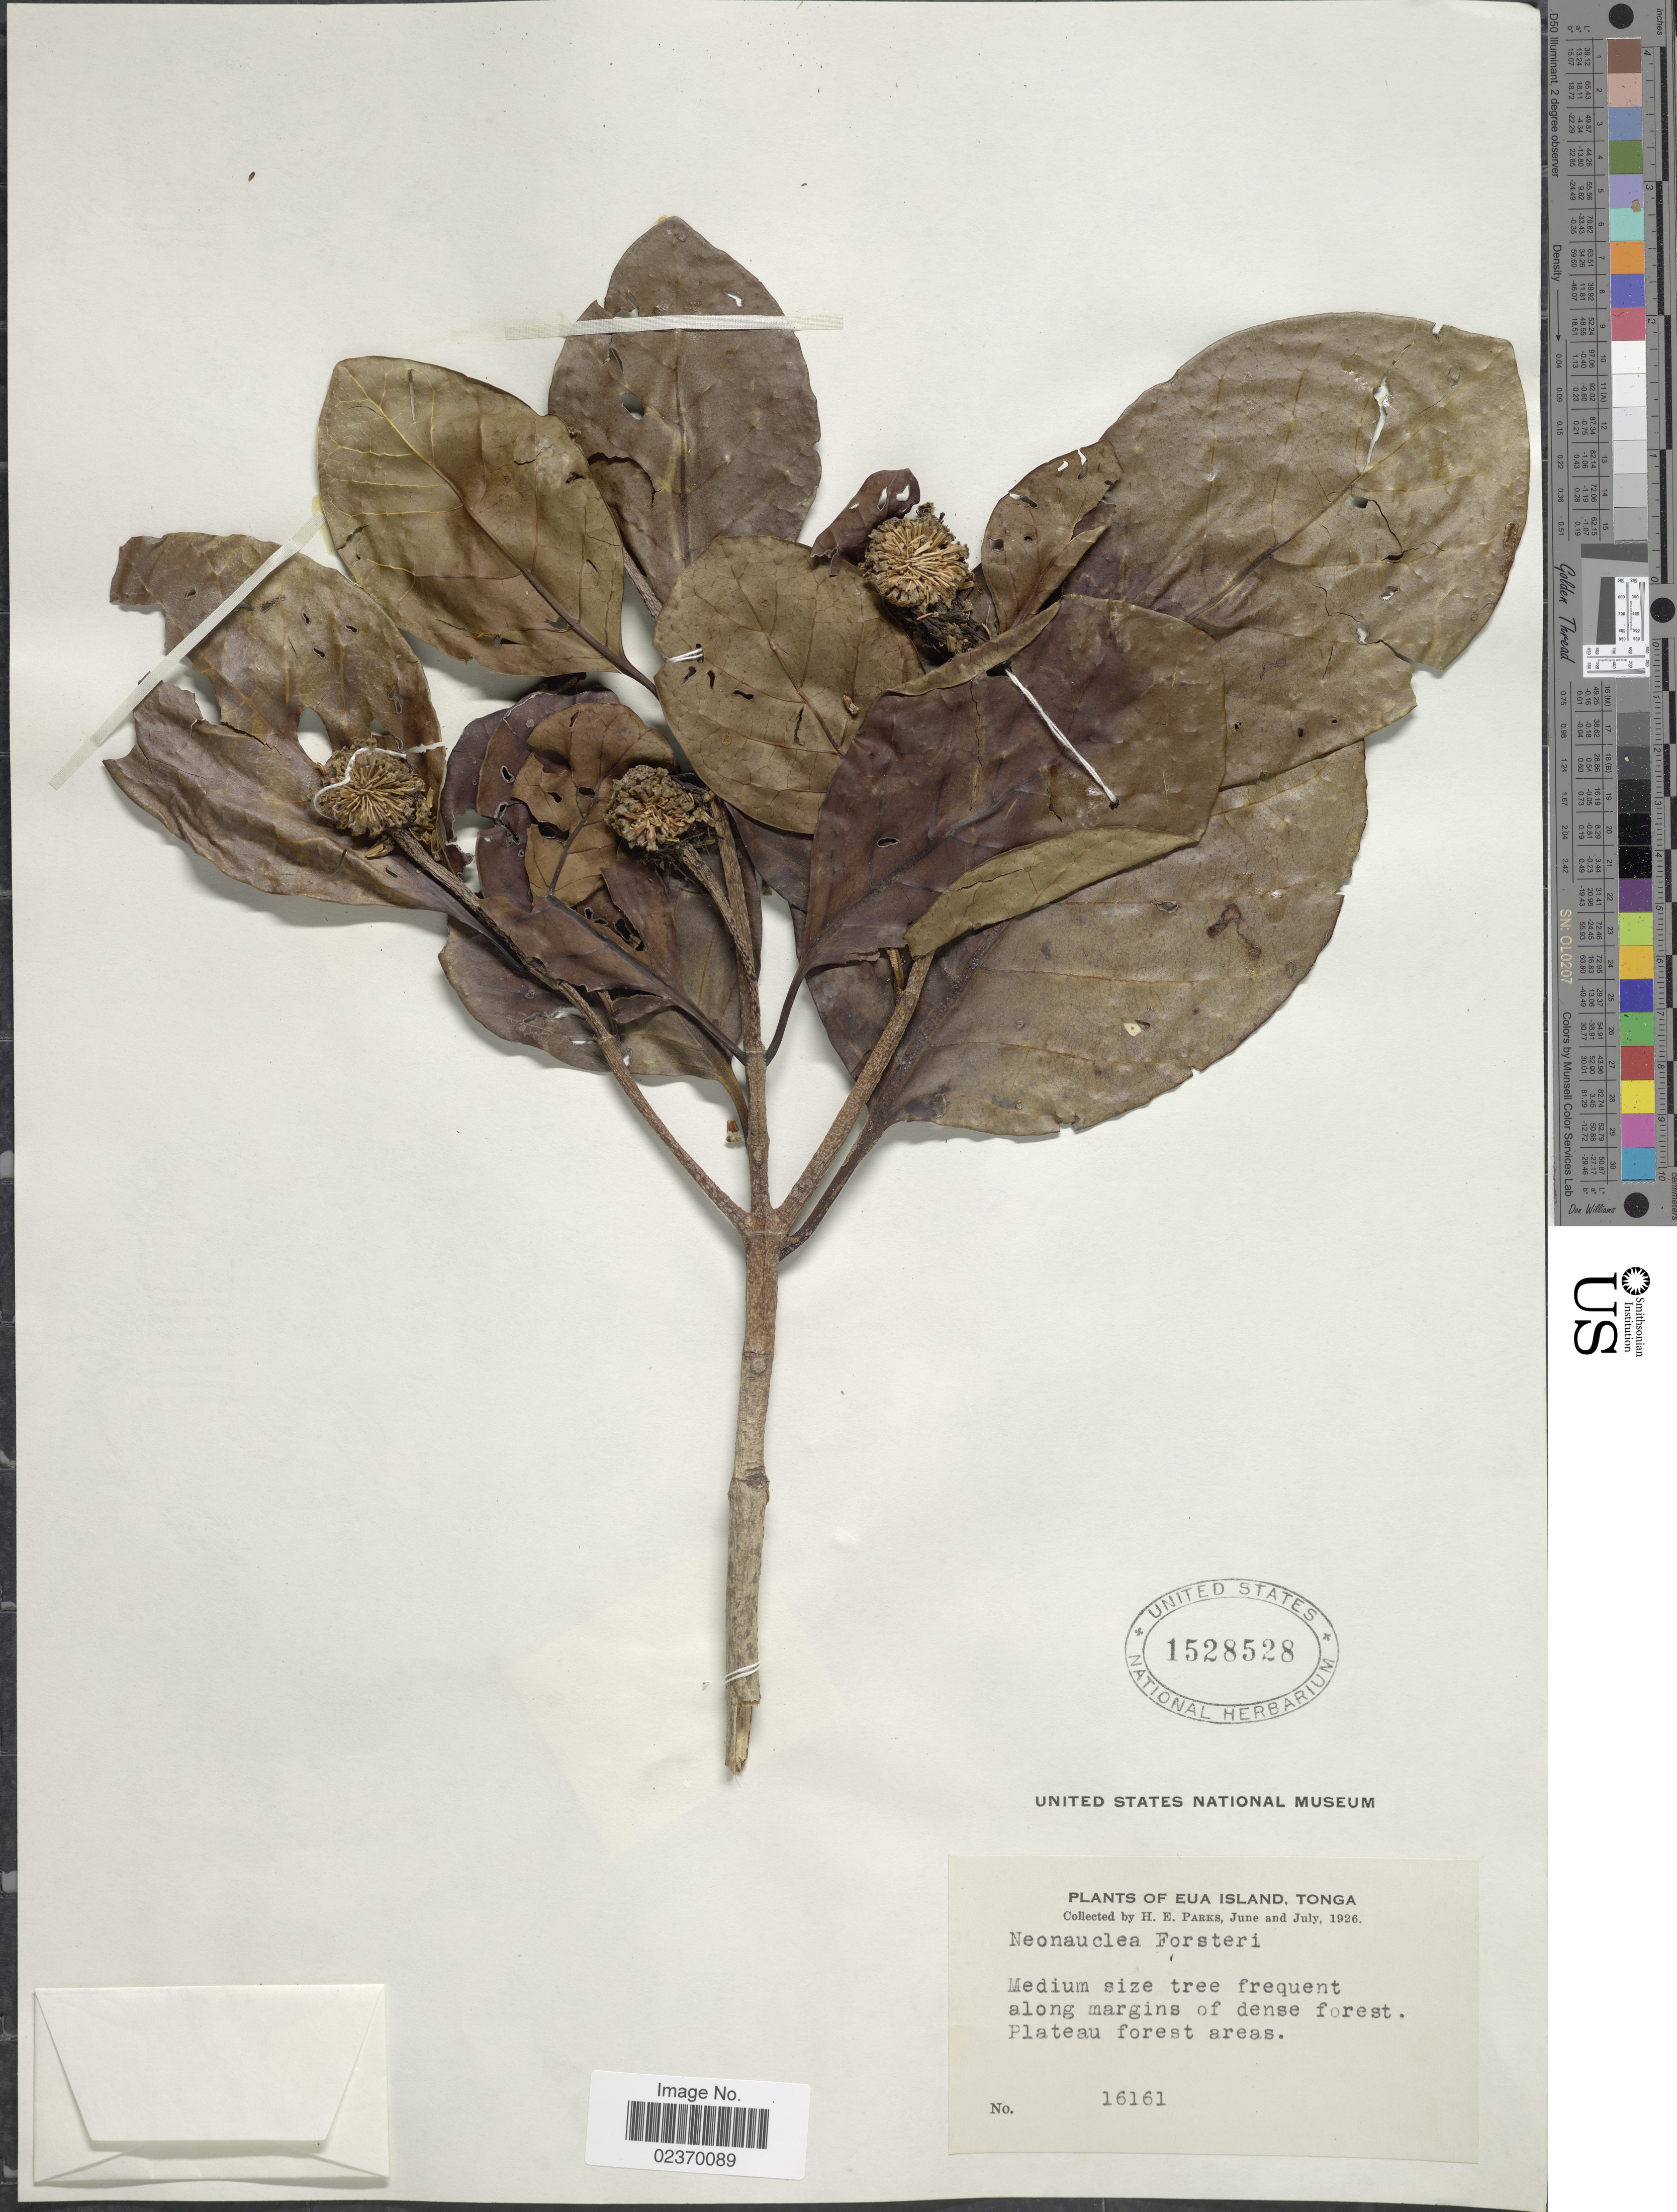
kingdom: Plantae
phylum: Tracheophyta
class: Magnoliopsida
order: Gentianales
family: Rubiaceae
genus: Neonauclea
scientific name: Neonauclea forsteri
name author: (Seem.) Merr.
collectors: H. E. Parks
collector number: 16161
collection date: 1926-06/1926-07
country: Tonga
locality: Eua Island, along margins of dense forest. Plateau forest areas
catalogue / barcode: US 1528528